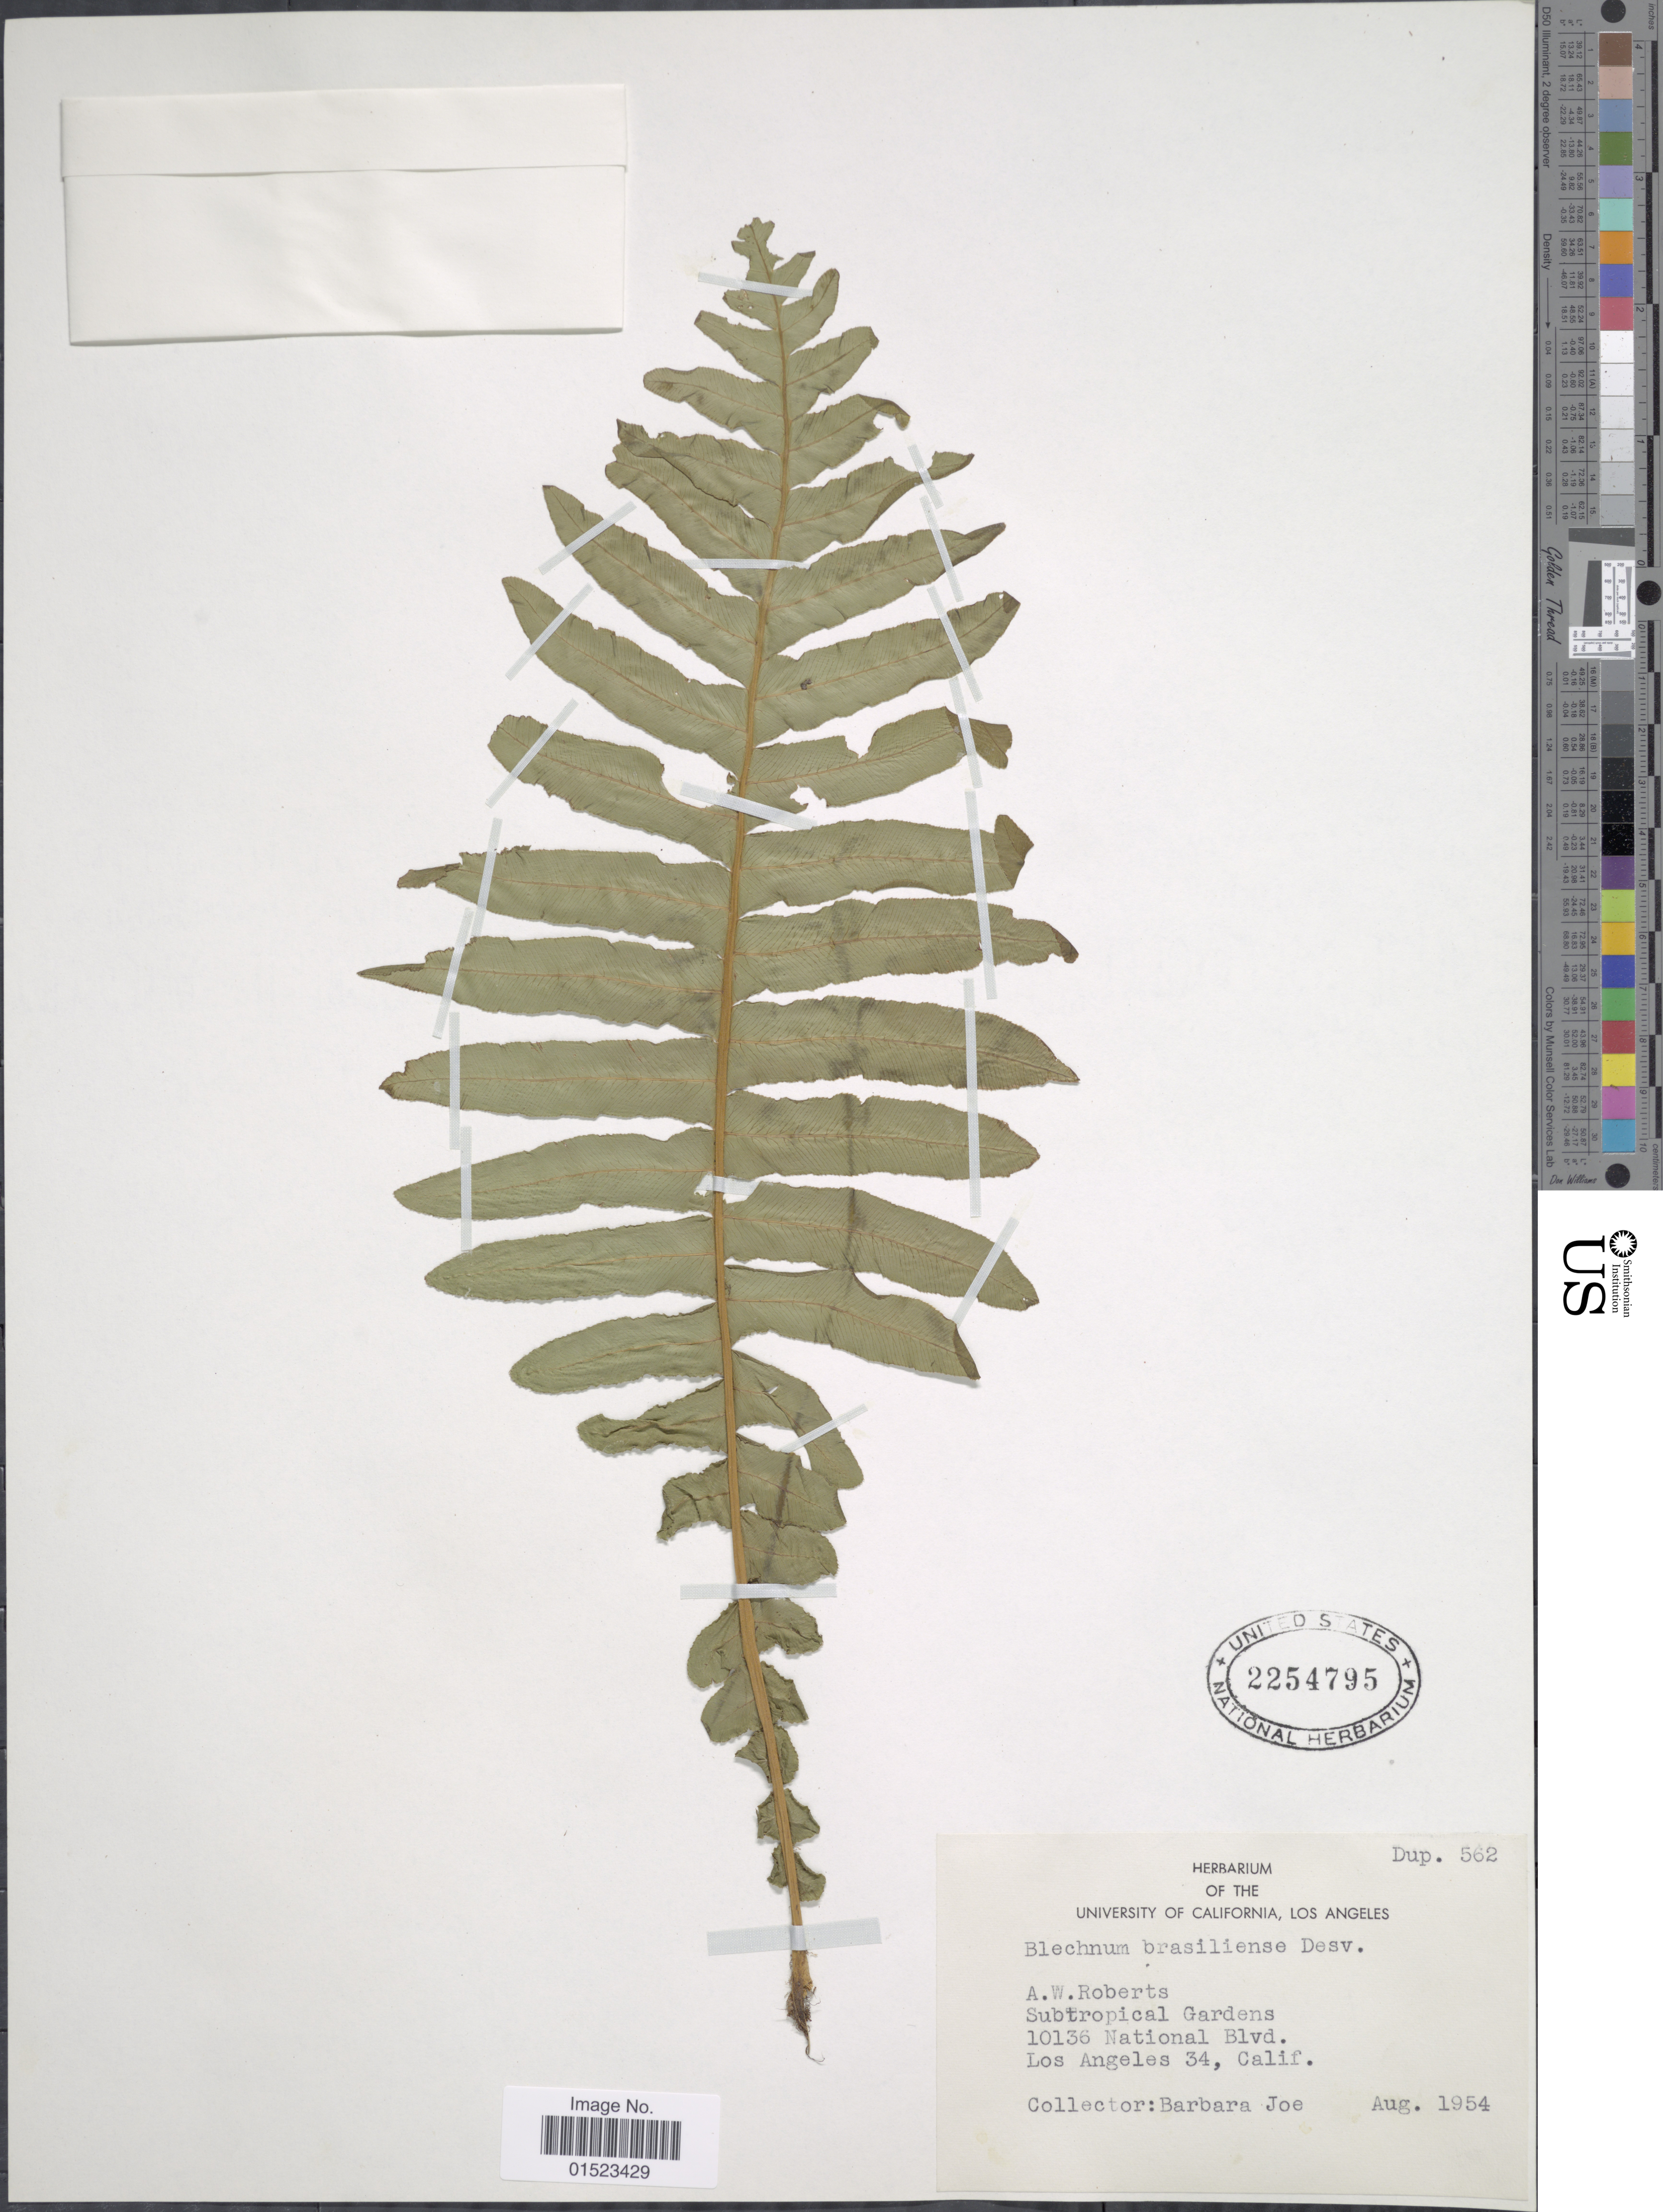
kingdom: Plantae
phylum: Tracheophyta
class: Polypodiopsida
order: Polypodiales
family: Blechnaceae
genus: Blechnum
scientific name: Blechnum brasiliense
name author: Desv.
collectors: B. Joe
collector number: Dup 562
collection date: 1954-08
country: United States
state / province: California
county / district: Los Angeles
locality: A.W. Roberts, Subtropical Gardens, 10136 National Blvd., Los Angeles 34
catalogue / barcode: US 2254795